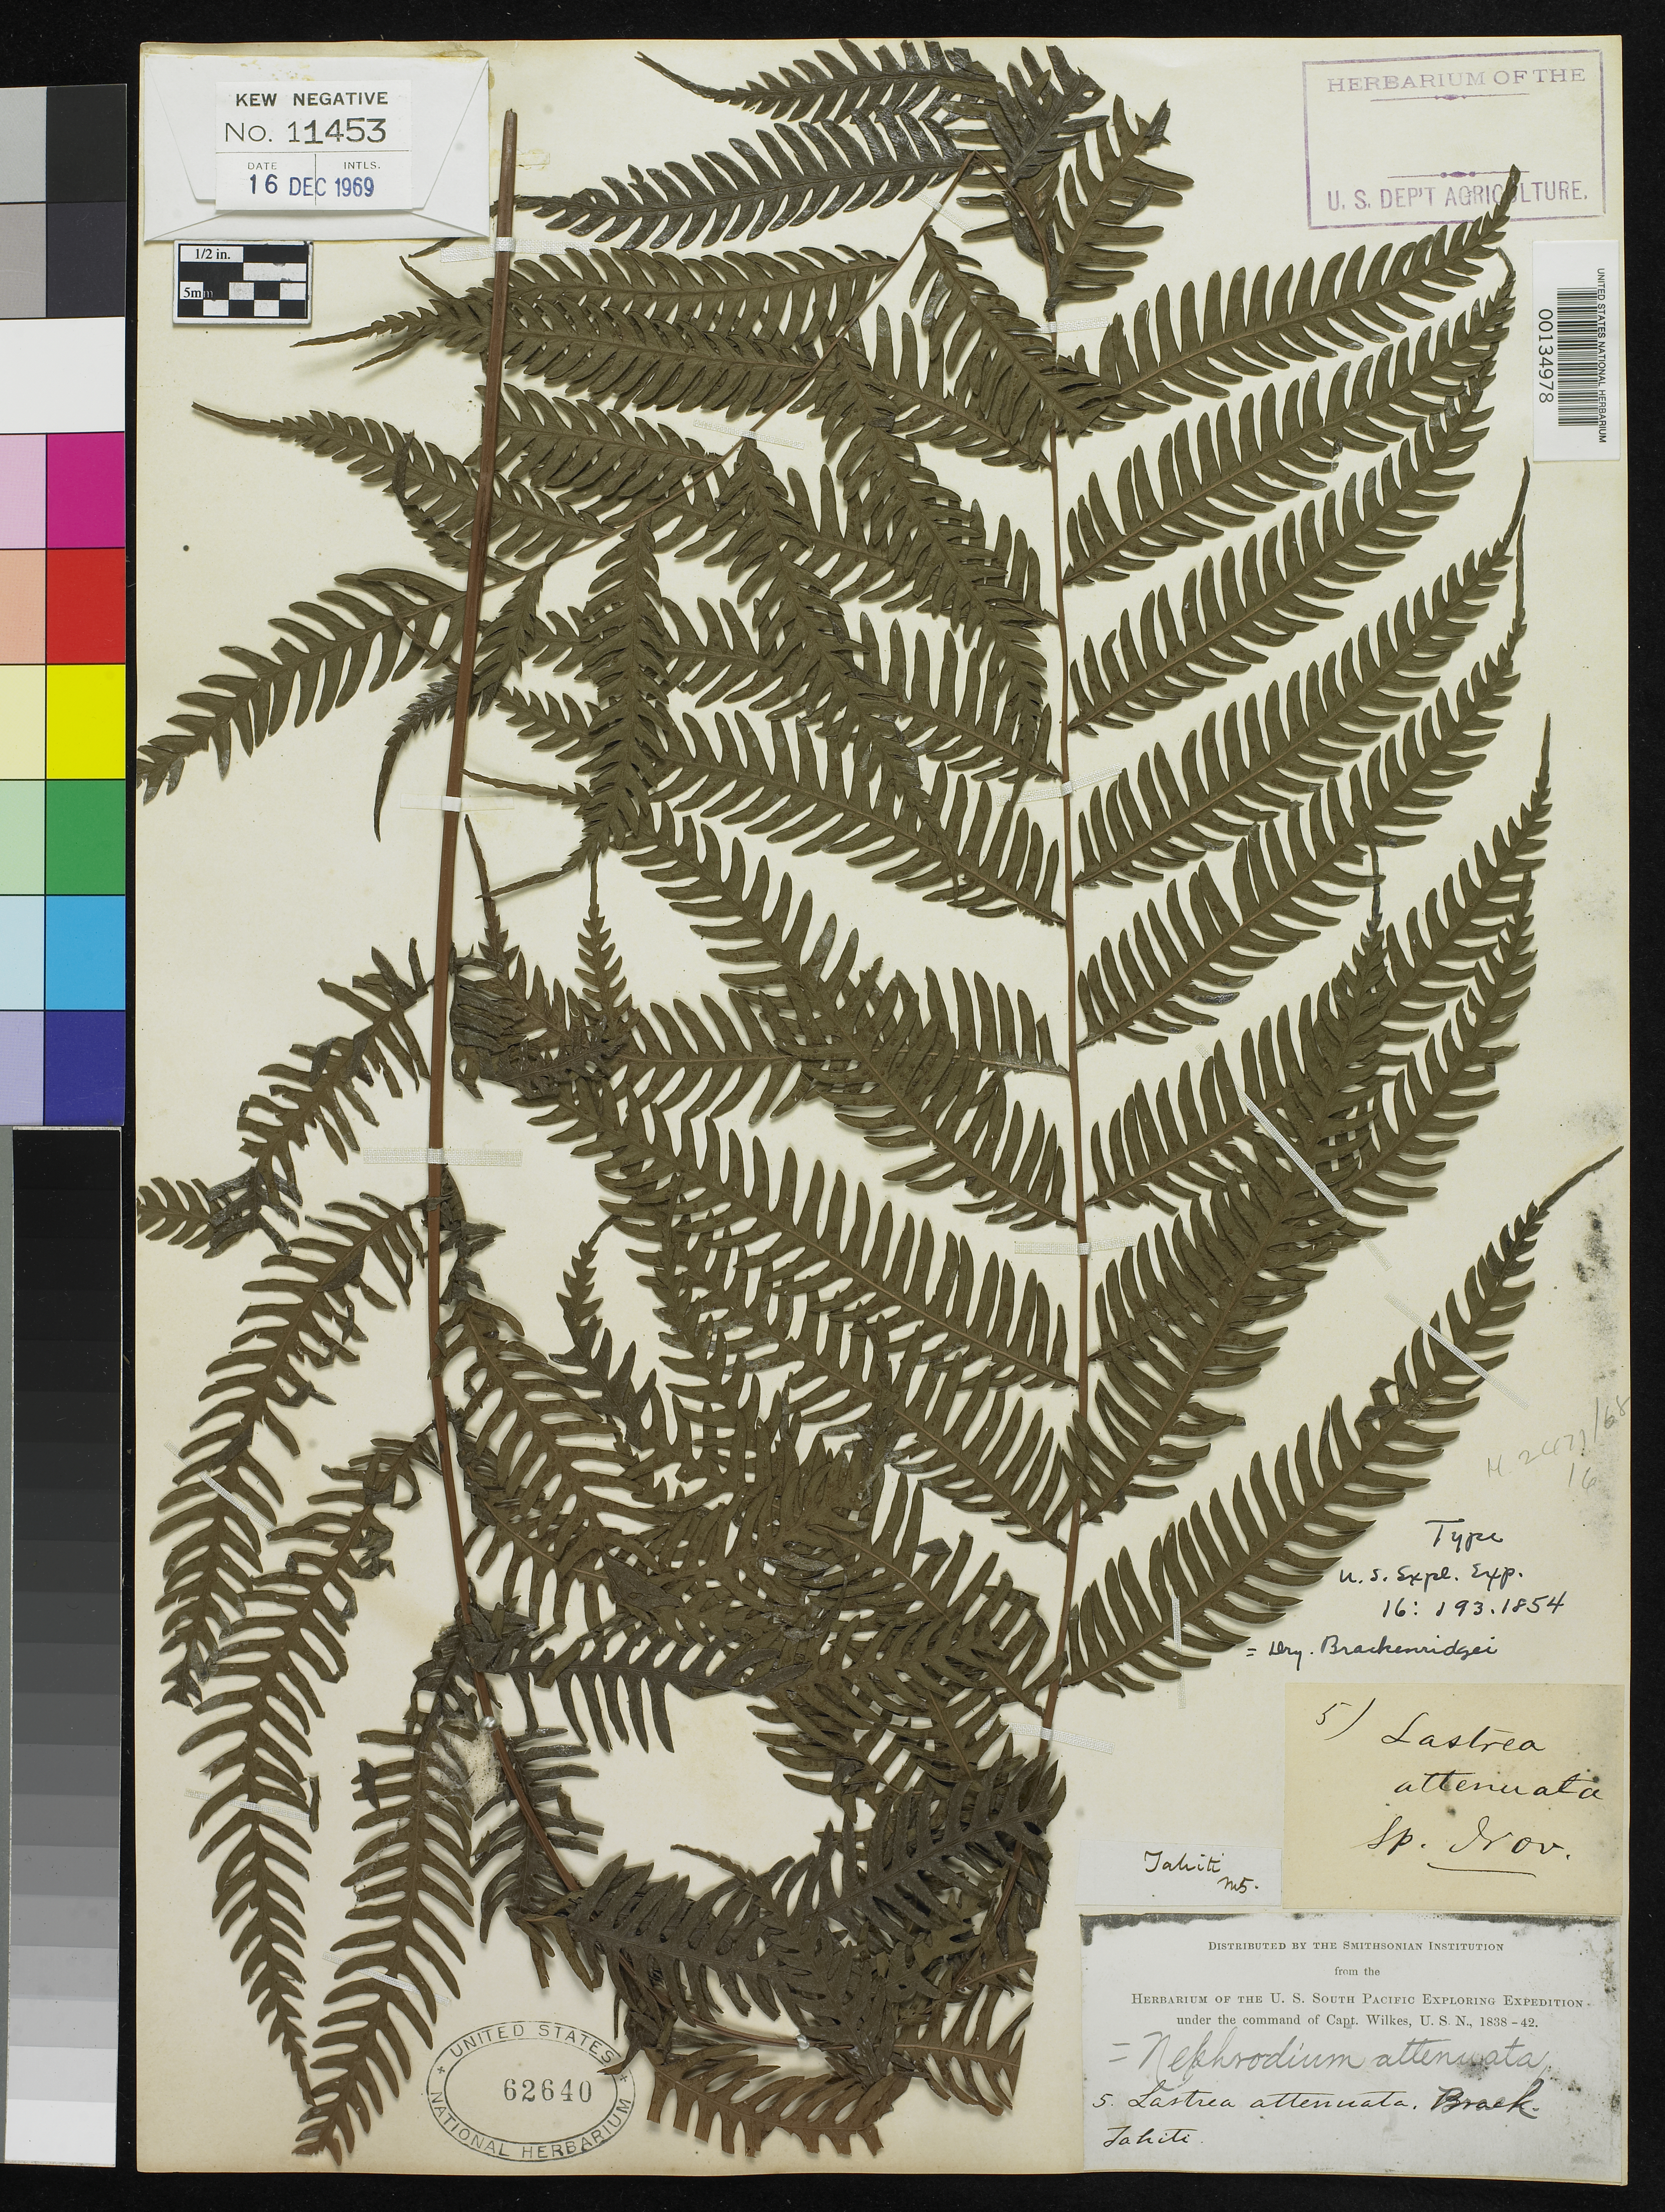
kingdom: Plantae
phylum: Tracheophyta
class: Polypodiopsida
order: Polypodiales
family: Thelypteridaceae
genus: Cyclosorus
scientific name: Cyclosorus brackenridgei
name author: (Mett.) J. Florence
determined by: Florence, J.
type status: Type Collection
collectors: Wilkes Explor. Exped.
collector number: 5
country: French Polynesia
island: Tahiti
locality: Iles du Vent [Society Is.]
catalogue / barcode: US 62640